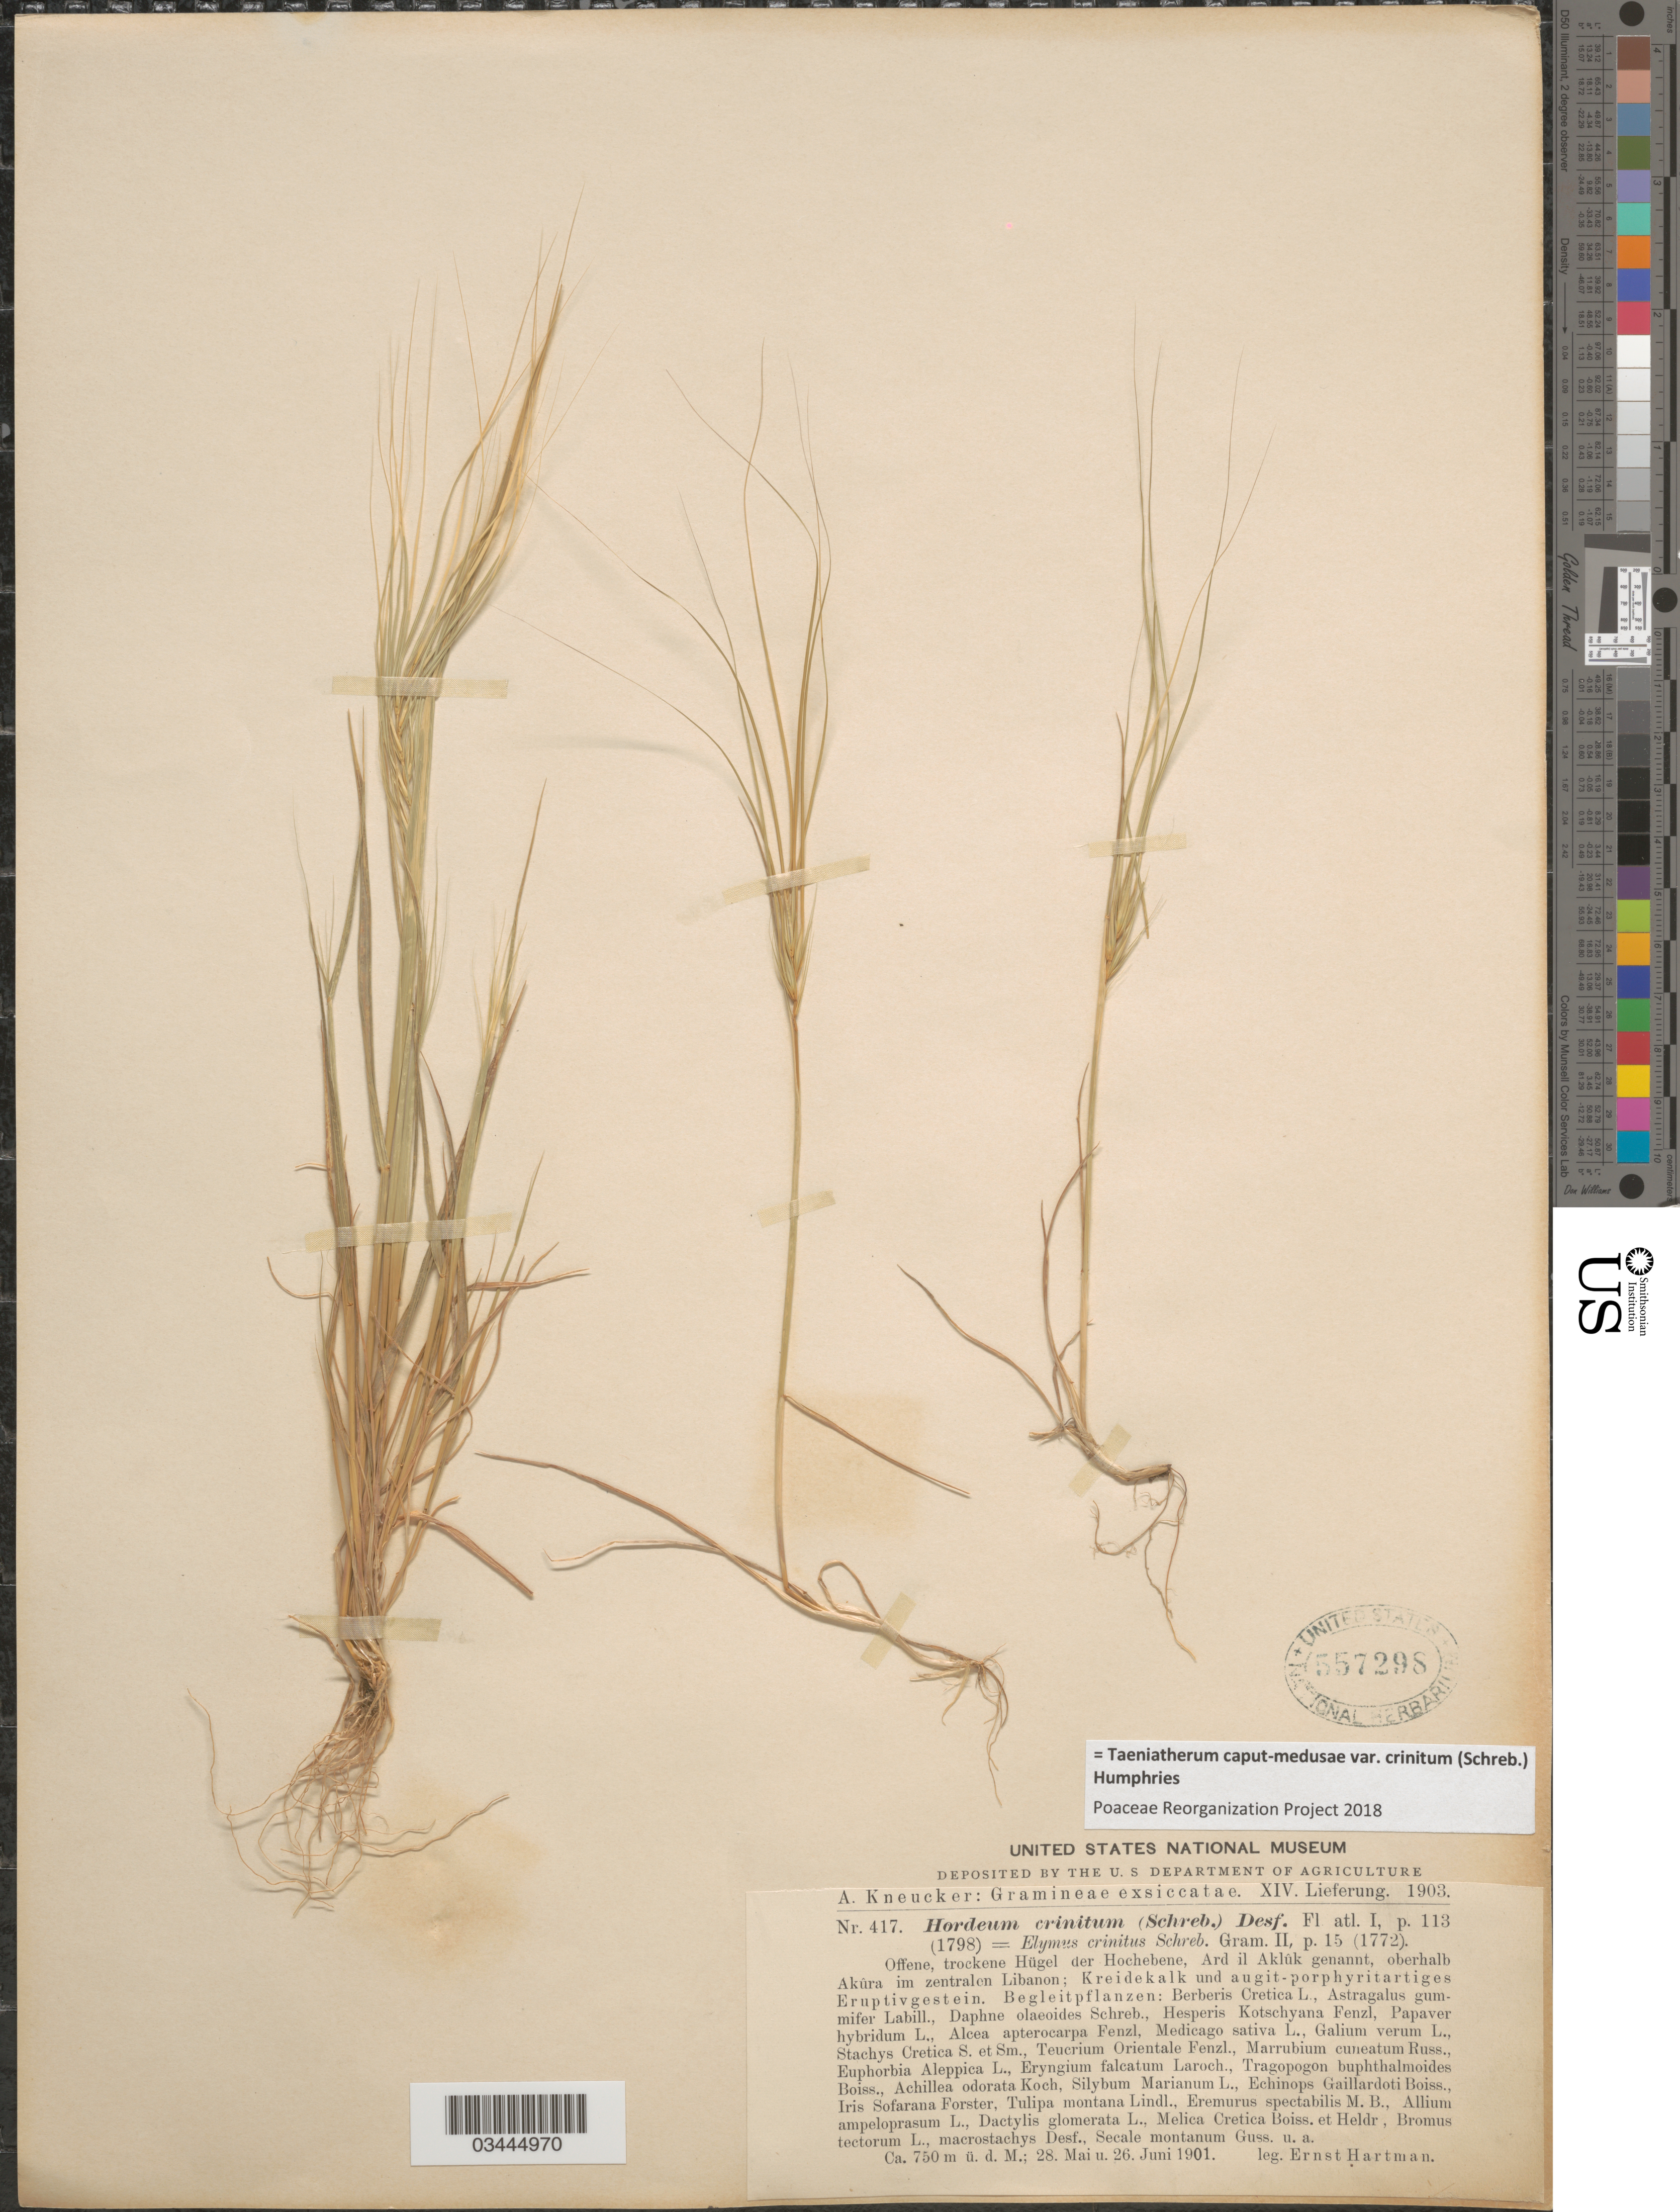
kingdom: Plantae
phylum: Tracheophyta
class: Liliopsida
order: Poales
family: Poaceae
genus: Taeniatherum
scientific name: Taeniatherum caput-medusae var. crinitum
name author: (Schreb.) Humphries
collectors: E. Hartman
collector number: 417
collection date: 1901-05-28/1901-06-26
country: Lebanon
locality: Offene, trockene Hügel der Hochebene, Ard il Aklúk genannt, oberhalb Aküra im zentralen Libanon.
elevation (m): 750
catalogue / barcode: US 557298